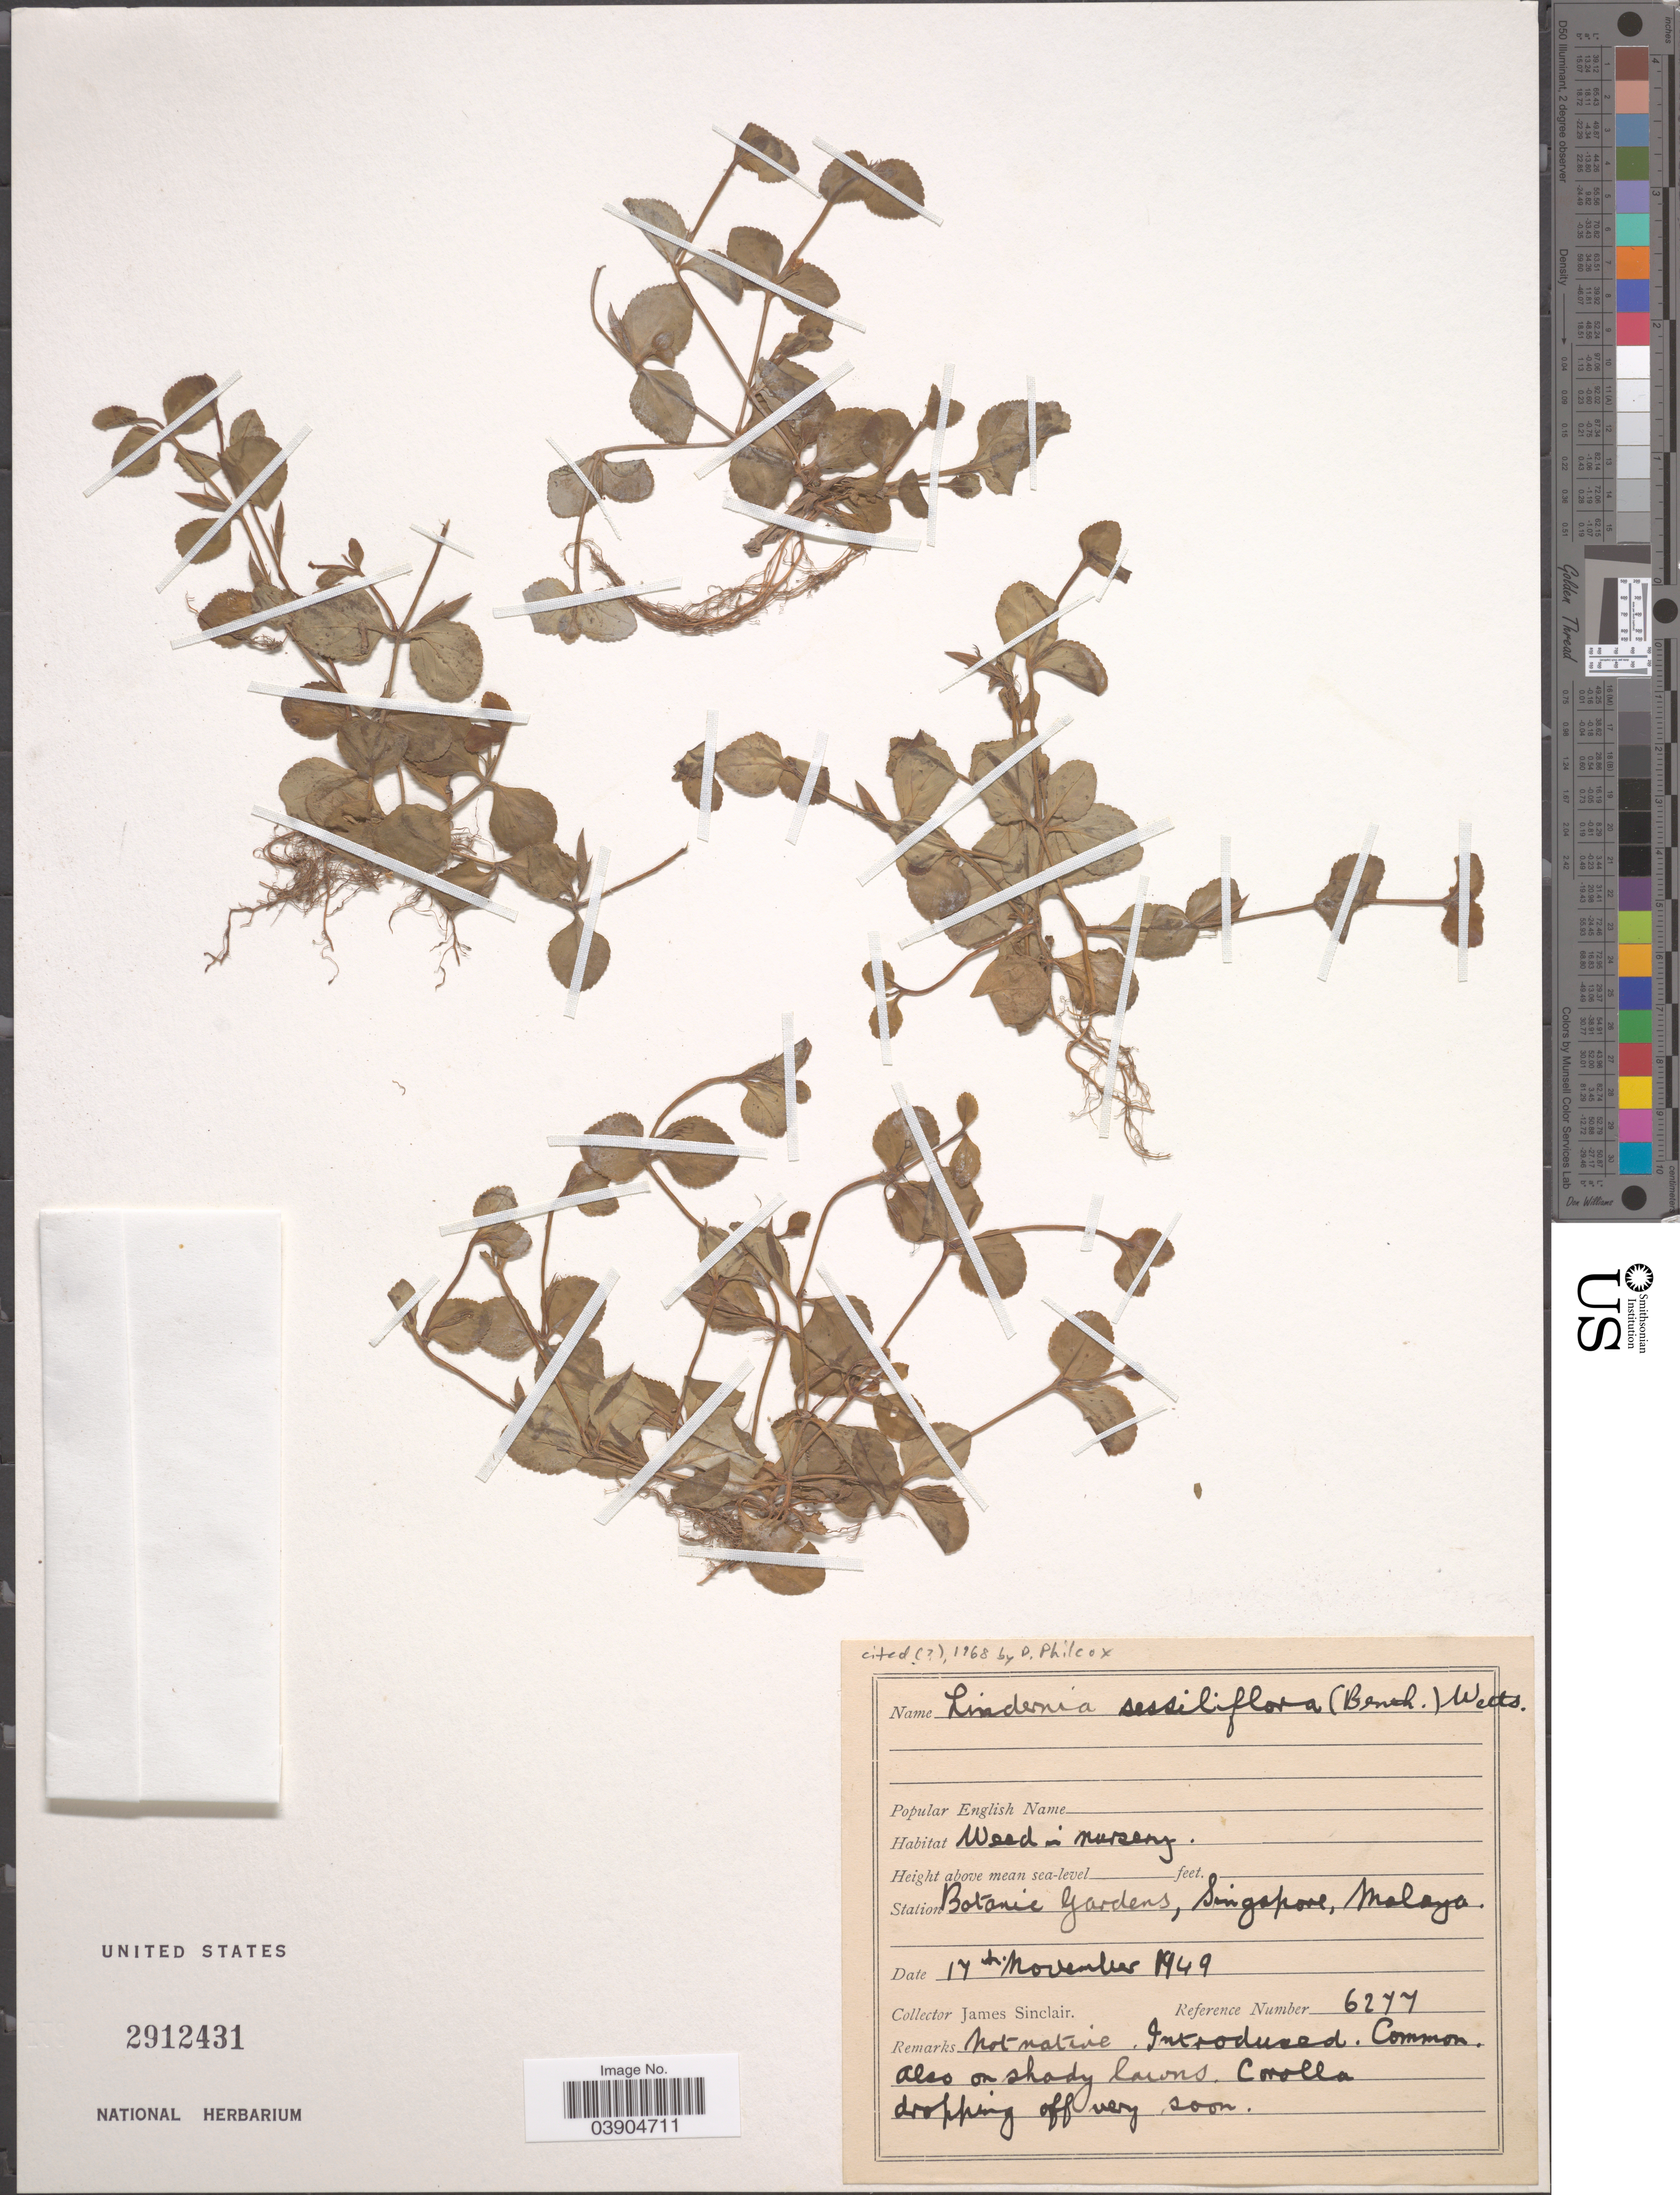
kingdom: Plantae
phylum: Tracheophyta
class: Magnoliopsida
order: Lamiales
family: Linderniaceae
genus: Lindernia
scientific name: Lindernia sessiliflora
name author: (Benth.) Wettst.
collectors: J. Sinclair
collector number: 6277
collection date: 1949-11-17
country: Singapore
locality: Station Botanic Gardens, Malaya.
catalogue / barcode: US 2912431